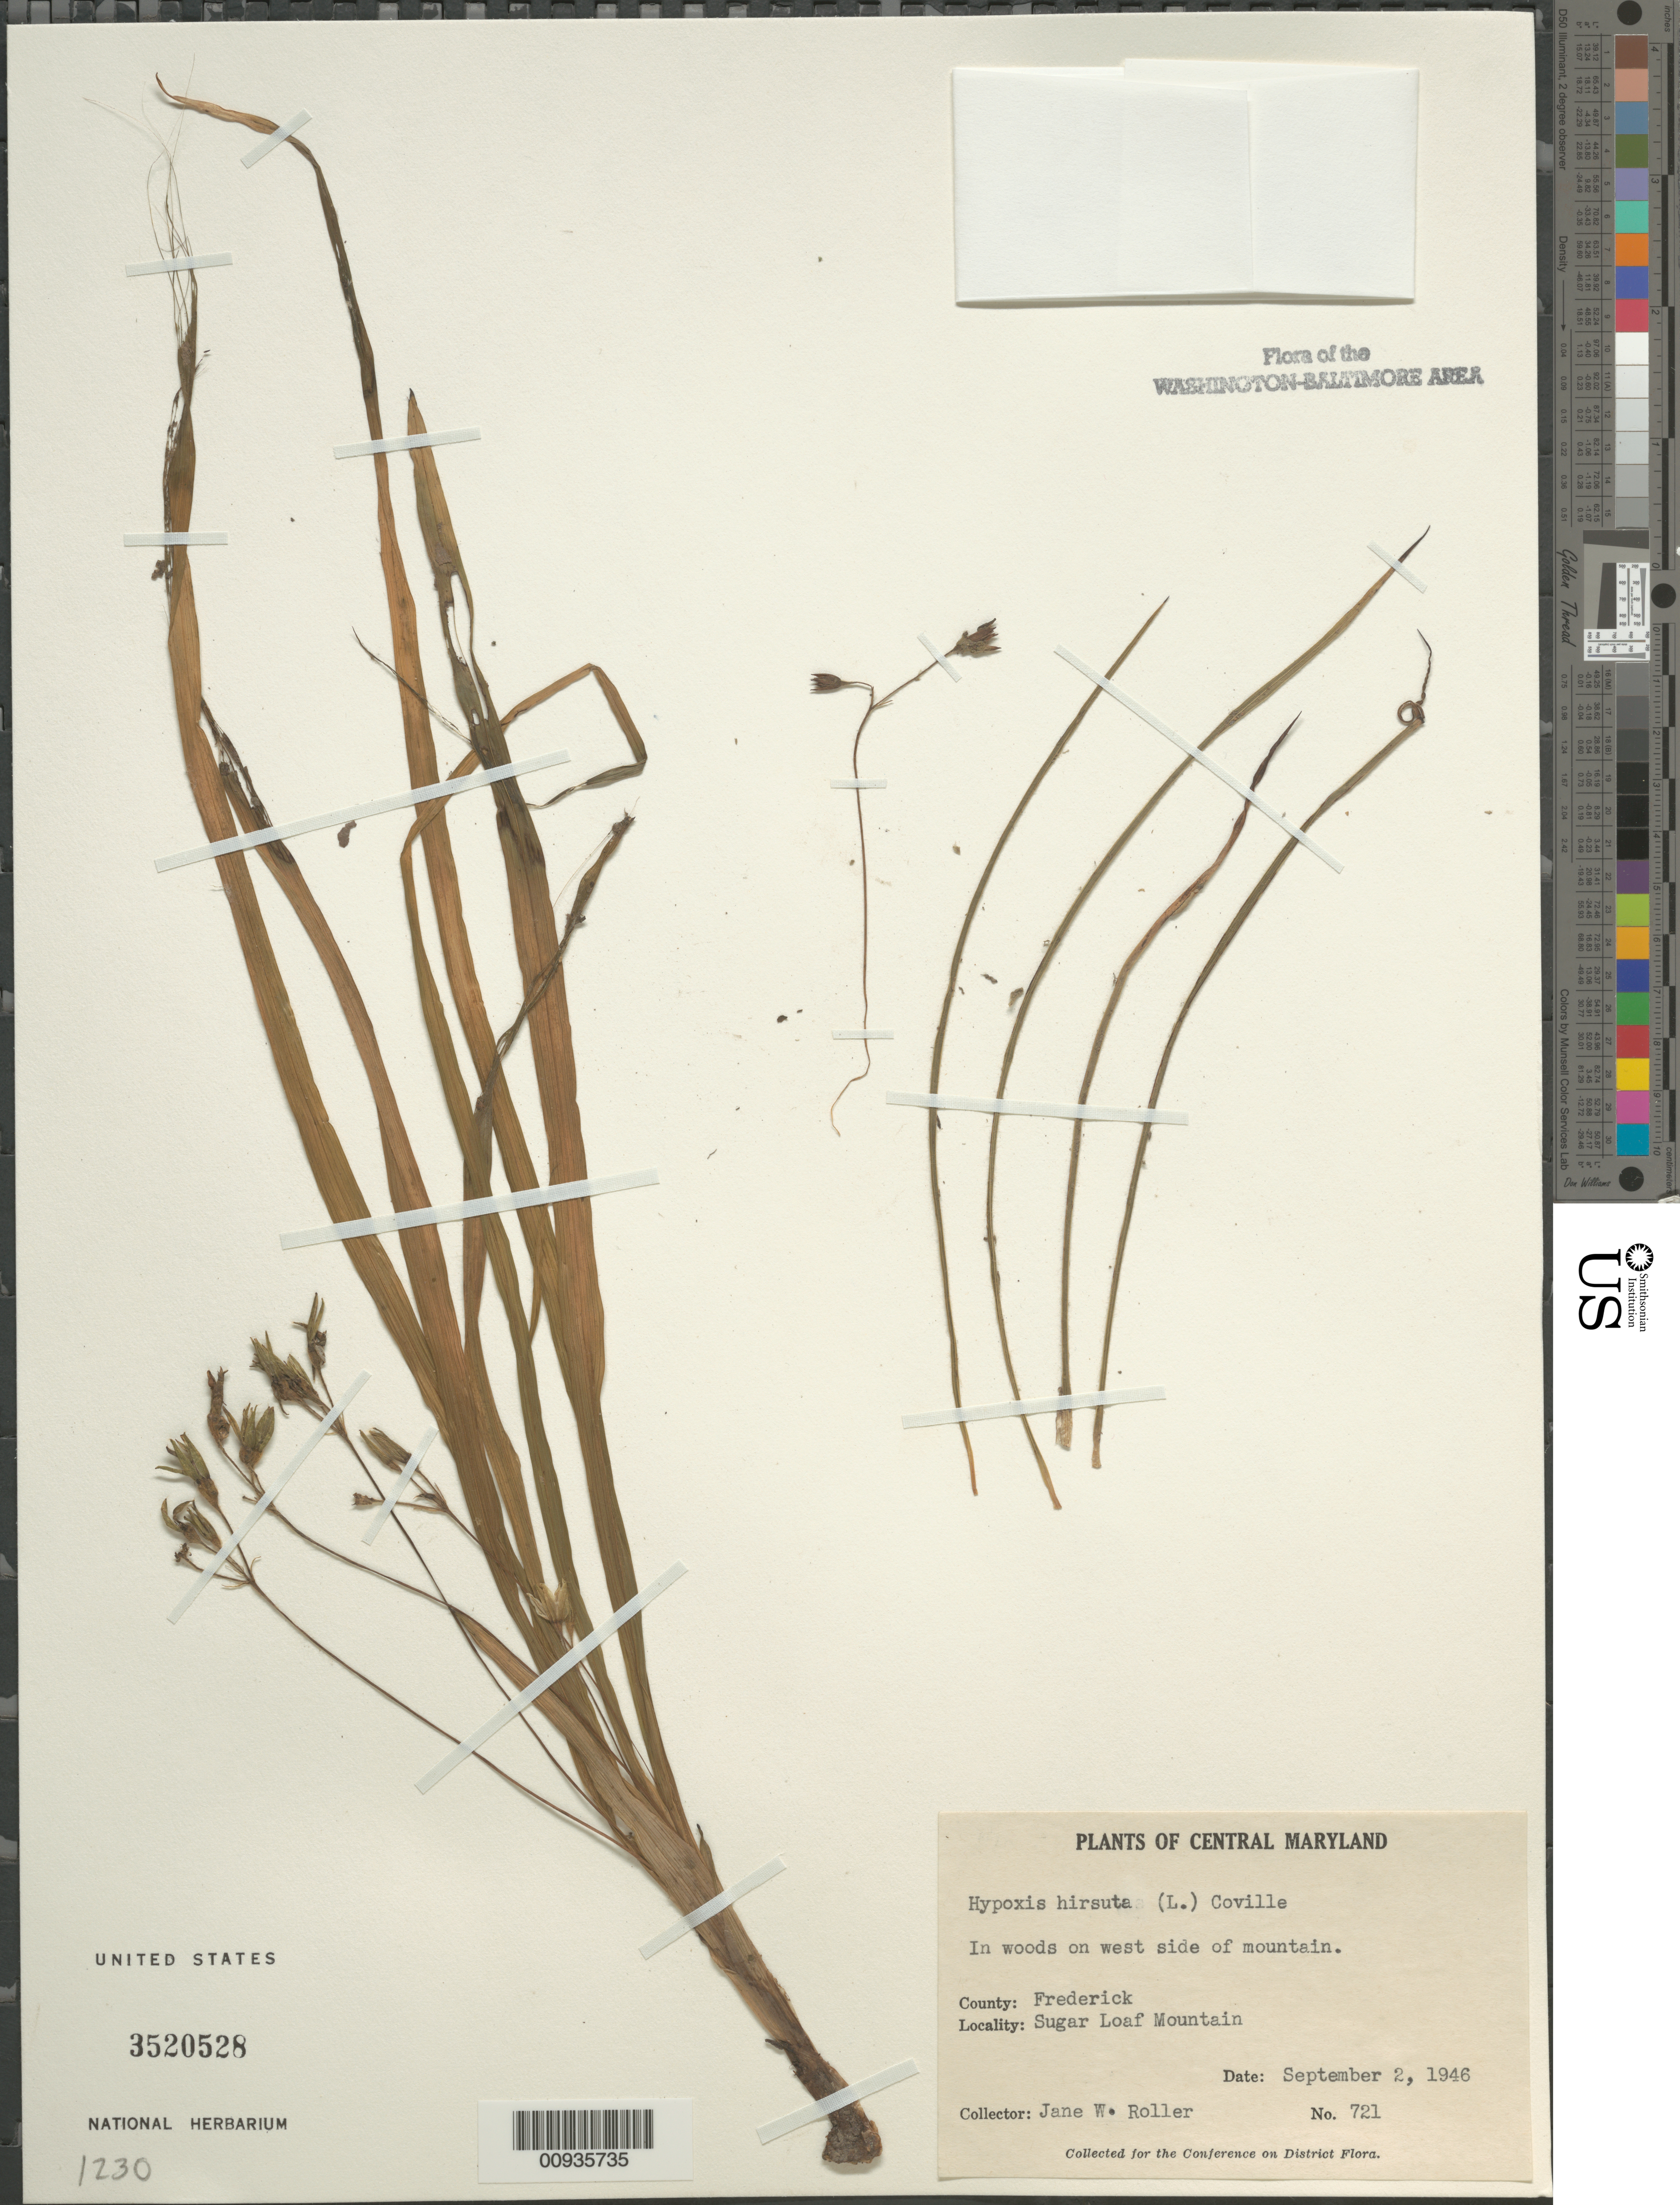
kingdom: Plantae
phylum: Tracheophyta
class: Liliopsida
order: Asparagales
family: Hypoxidaceae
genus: Hypoxis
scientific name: Hypoxis hirsuta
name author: (L.) Coville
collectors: J. W. Roller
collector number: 721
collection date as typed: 02 Sep 1946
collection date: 1946-09-02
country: United States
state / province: Maryland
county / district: Frederick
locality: Sugar Loaf Mountain, W side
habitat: in woods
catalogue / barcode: US 3520528